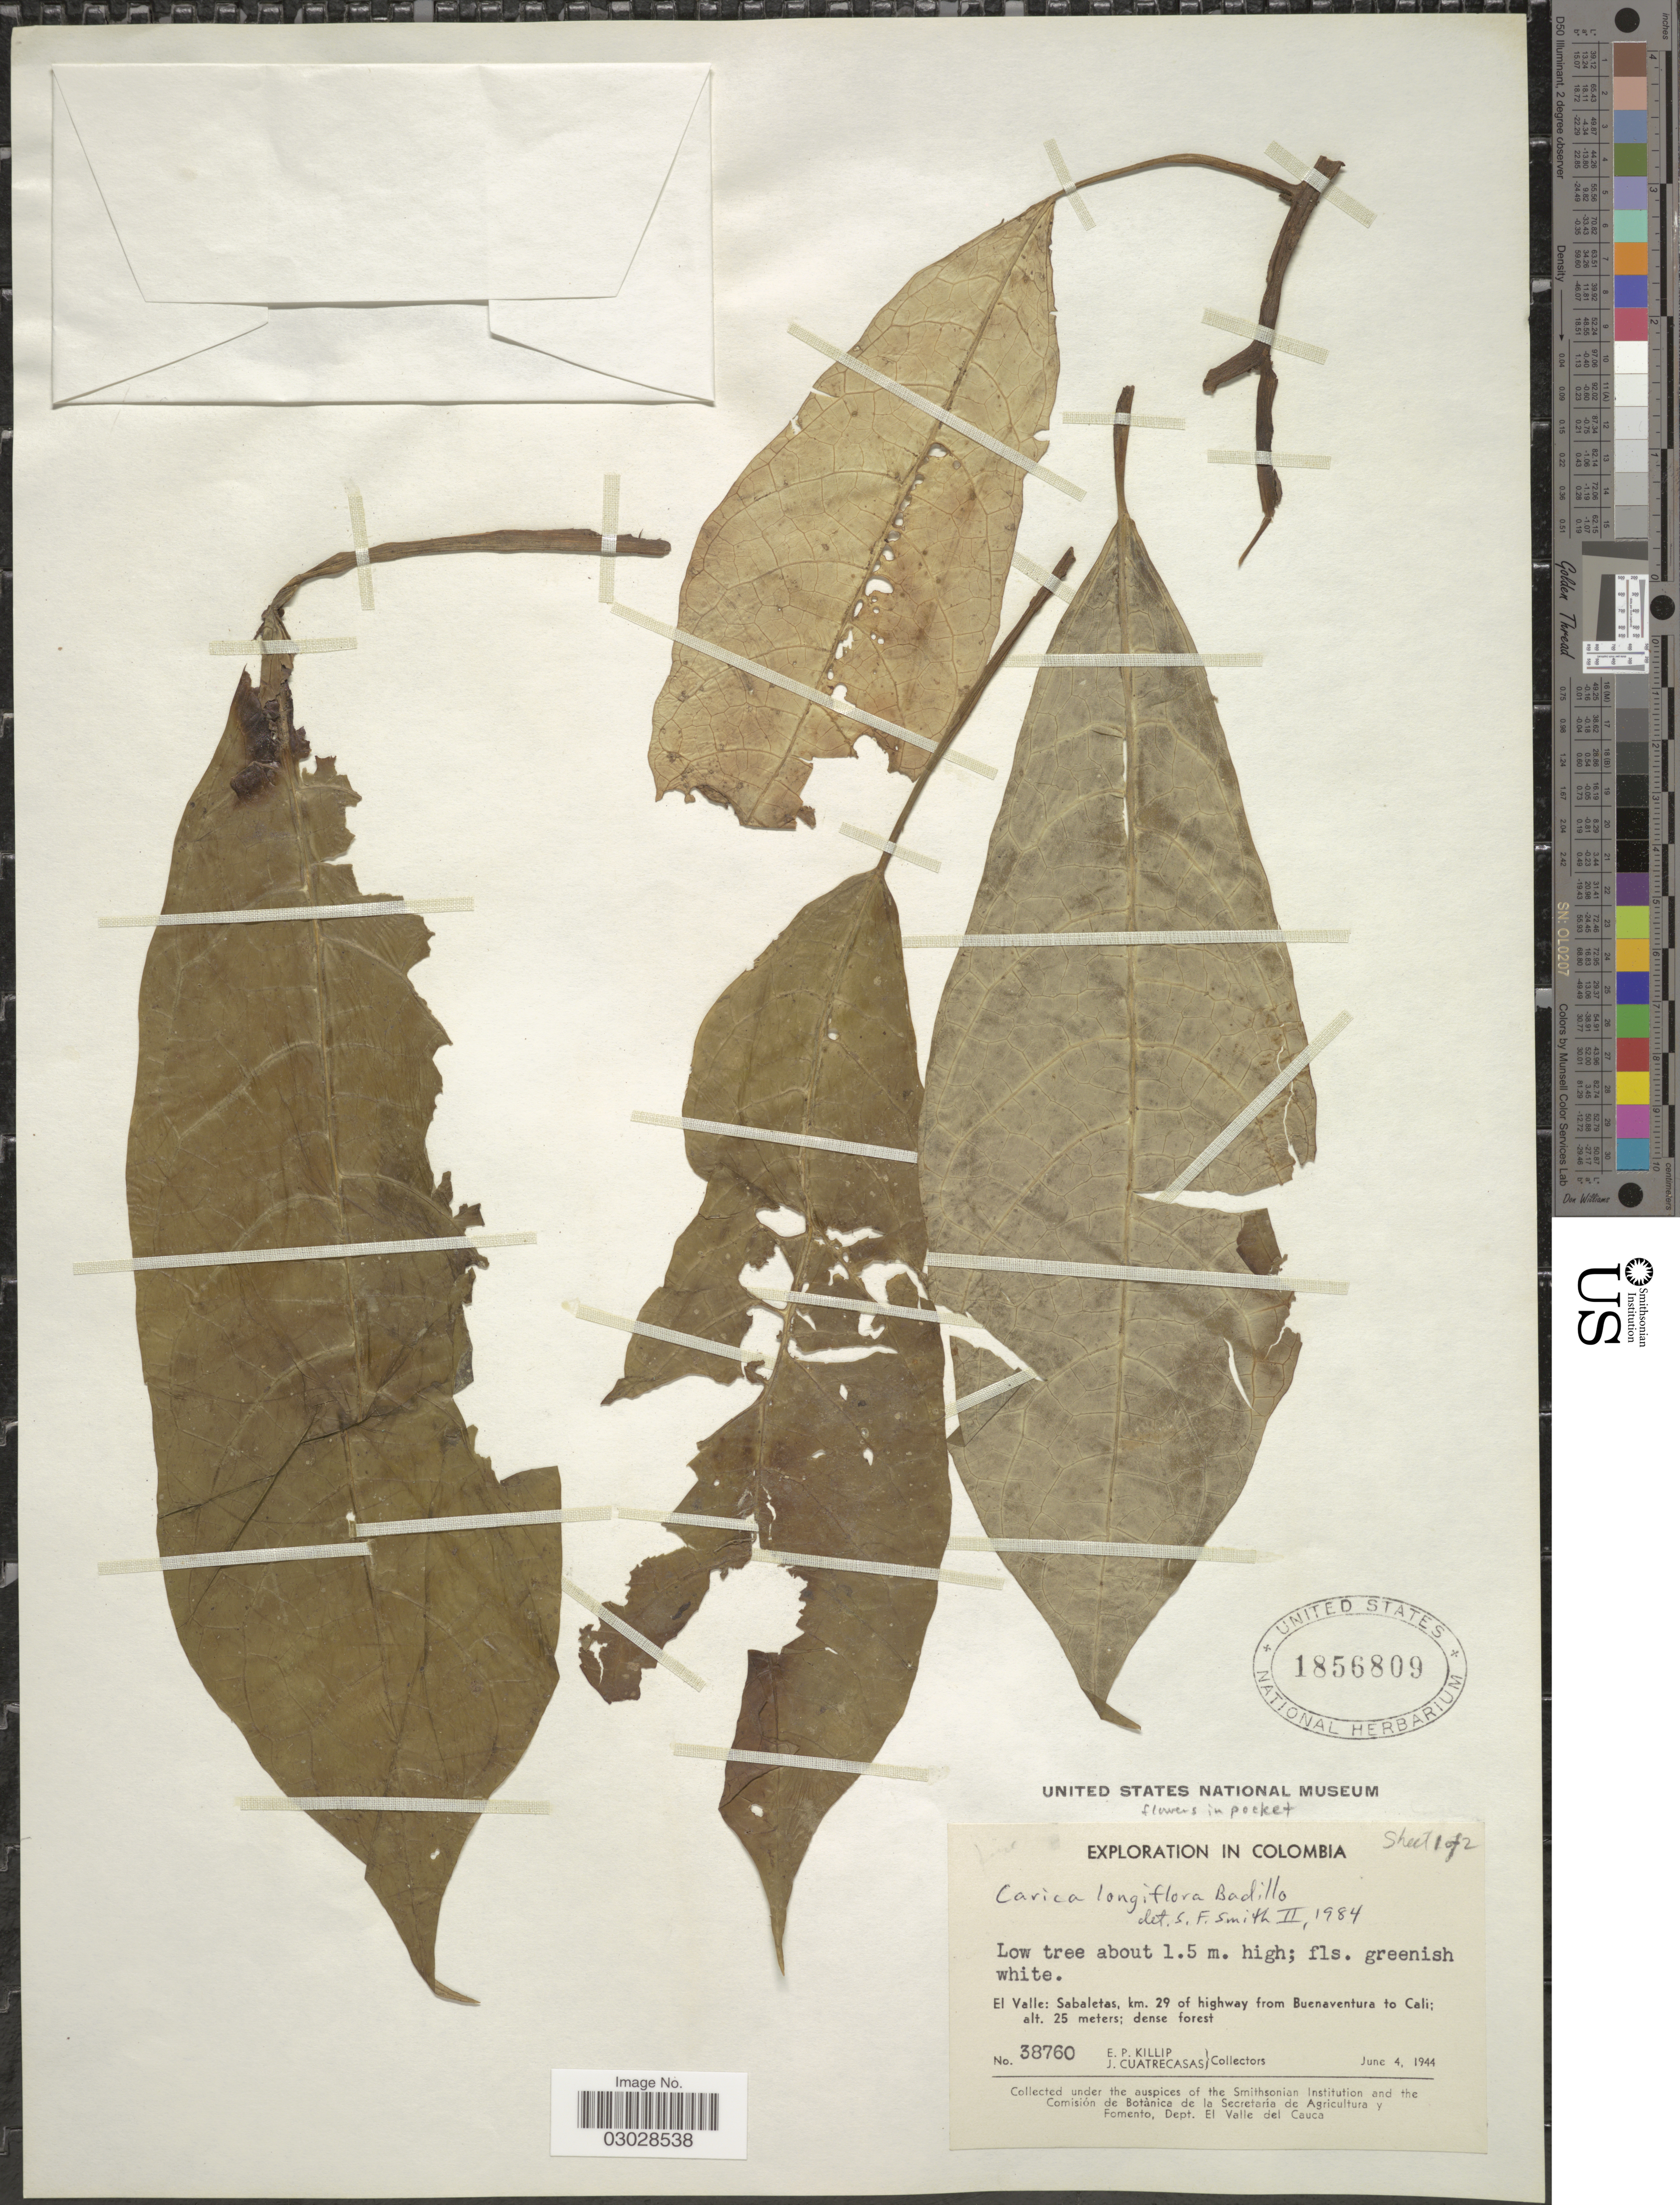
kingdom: Plantae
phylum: Tracheophyta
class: Magnoliopsida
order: Brassicales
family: Caricaceae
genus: Vasconcellea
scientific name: Vasconcellea longiflora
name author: (V.M. Badillo) V.M. Badillo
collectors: E. P. Killip & J. Cuatrecasas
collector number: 38760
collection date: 1944-06-04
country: Colombia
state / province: Valle del Cauca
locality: El Valle: Sabaletas, km. 29 of highway from Buenaventura to Cali.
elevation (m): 25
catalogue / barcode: US 1856809